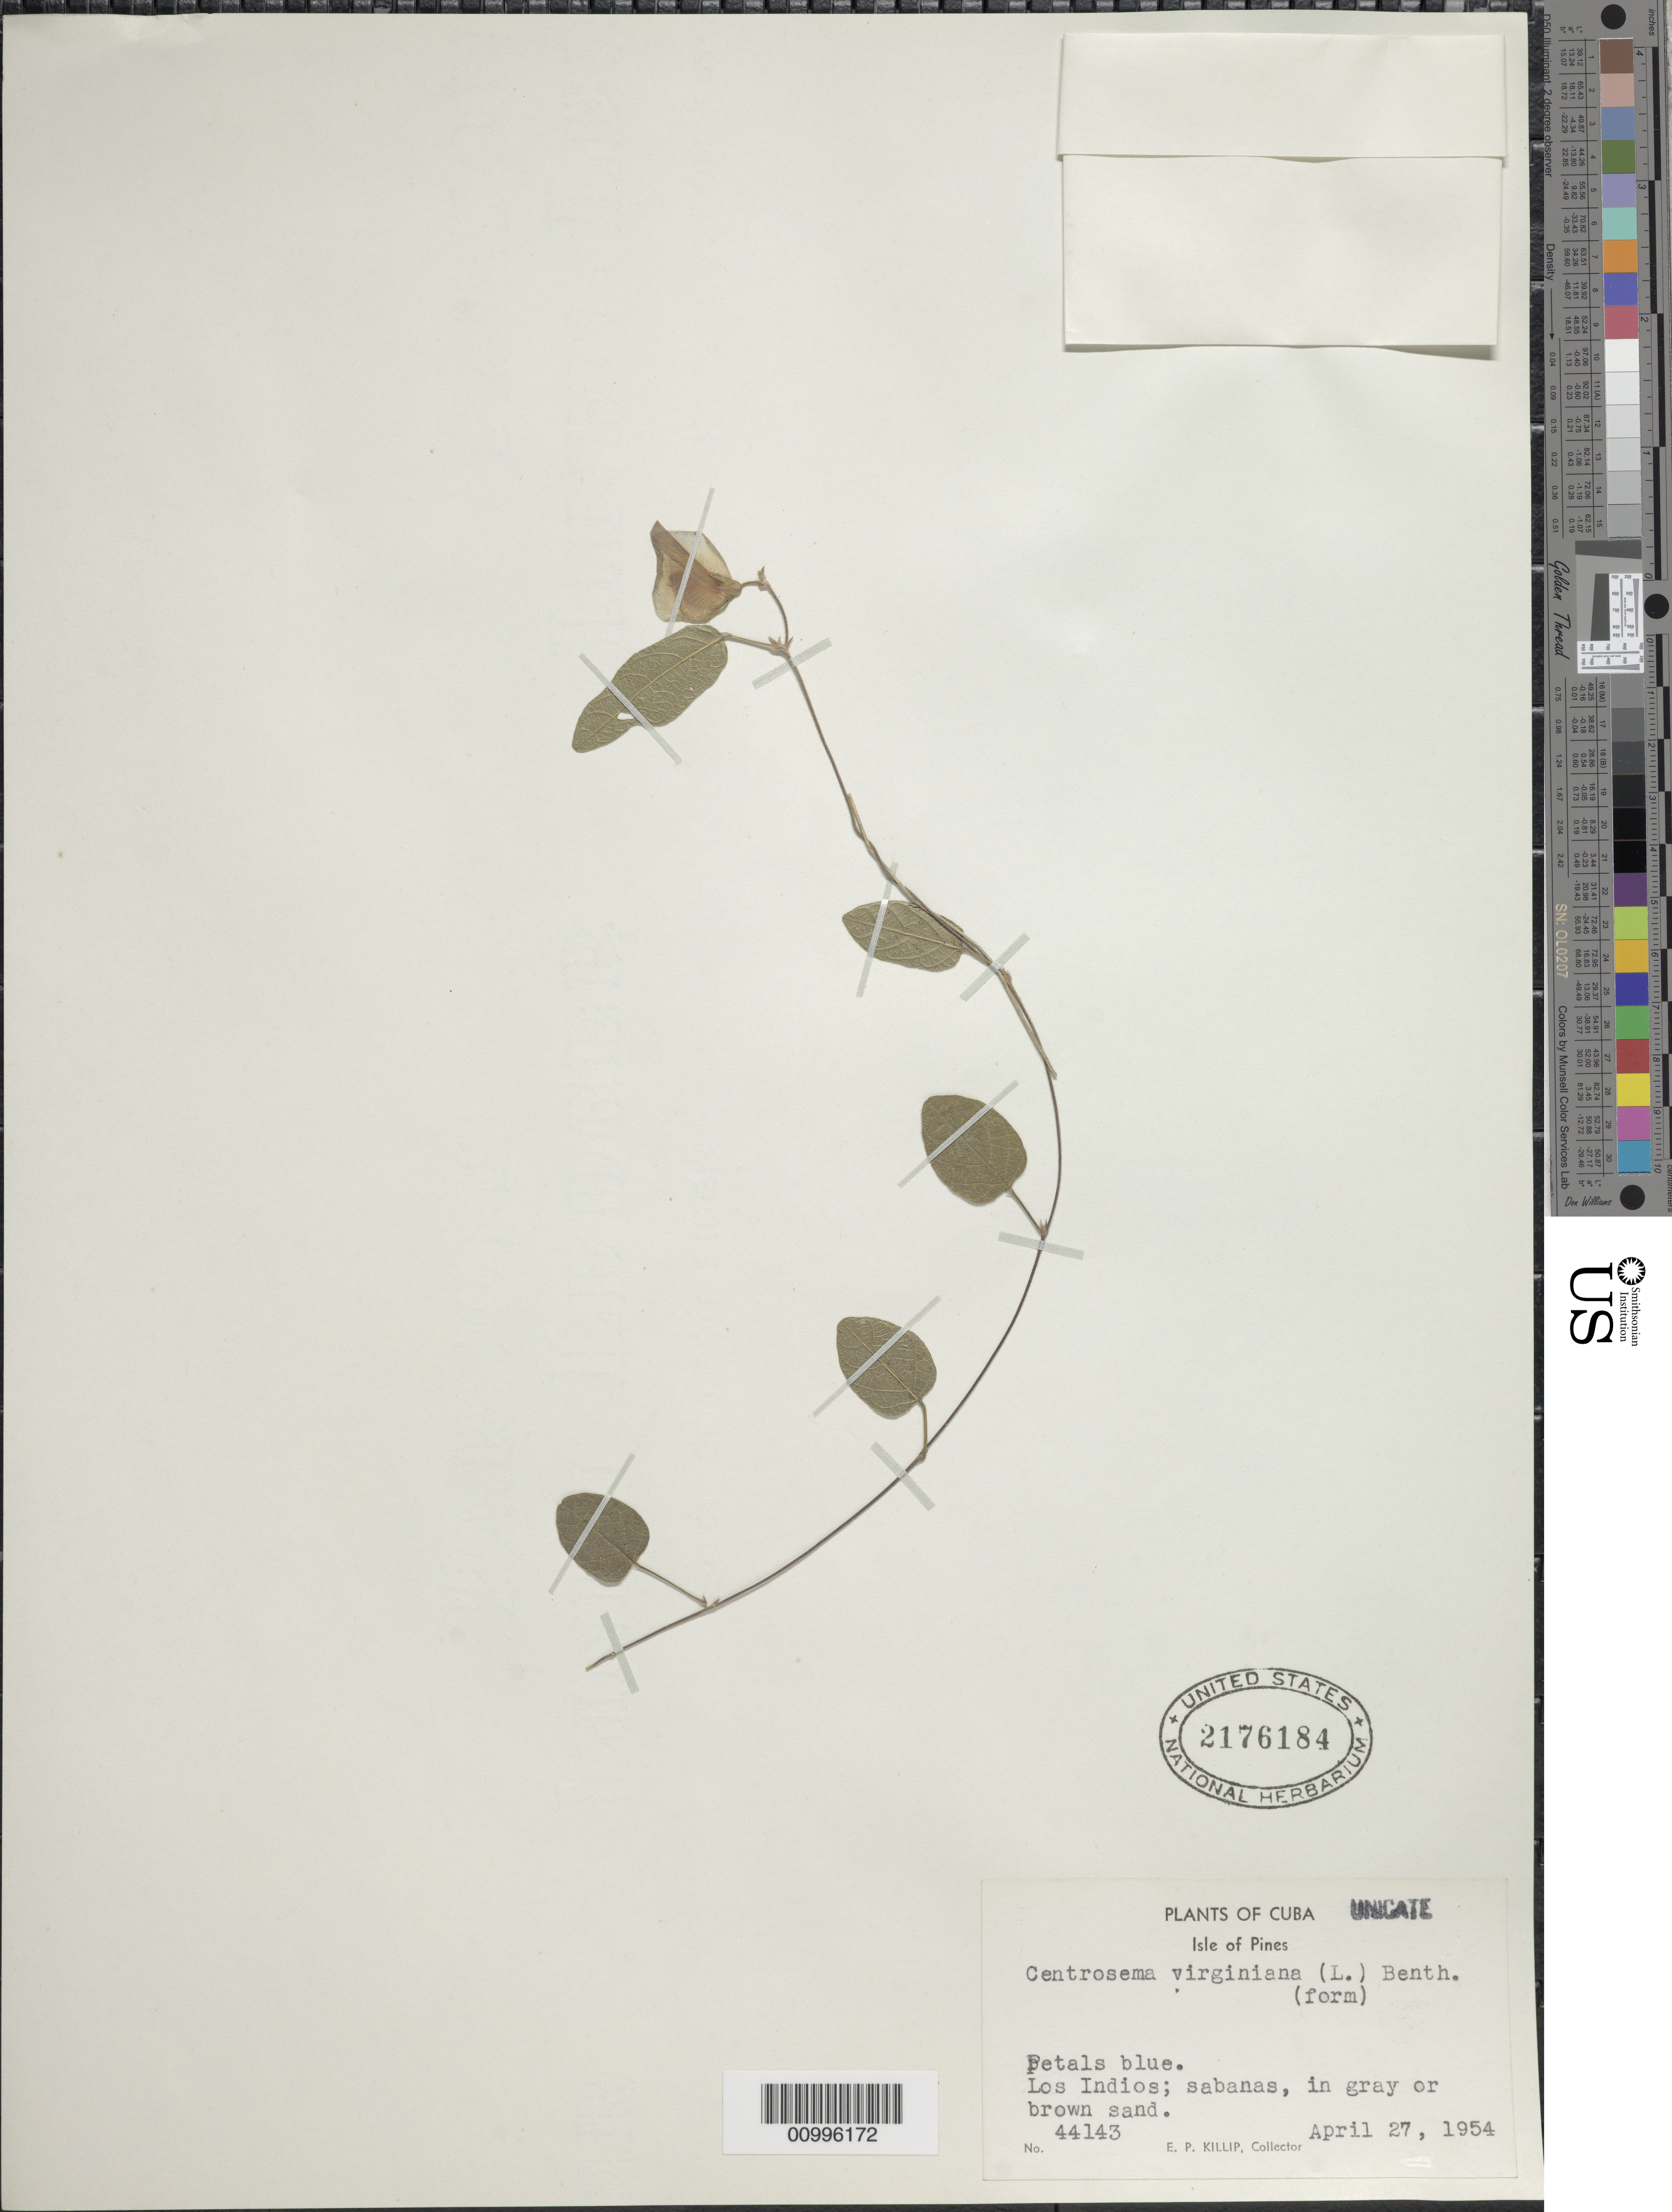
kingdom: Plantae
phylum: Tracheophyta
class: Magnoliopsida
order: Fabales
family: Fabaceae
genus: Centrosema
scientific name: Centrosema virginianum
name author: (L.) Benth.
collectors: E. P. Killip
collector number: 44143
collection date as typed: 27 Apr 1954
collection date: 1954-04-27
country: Cuba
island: Isla de la Juventud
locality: Los Indios; sabanas, in gray or brown sand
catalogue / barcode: US 2176184